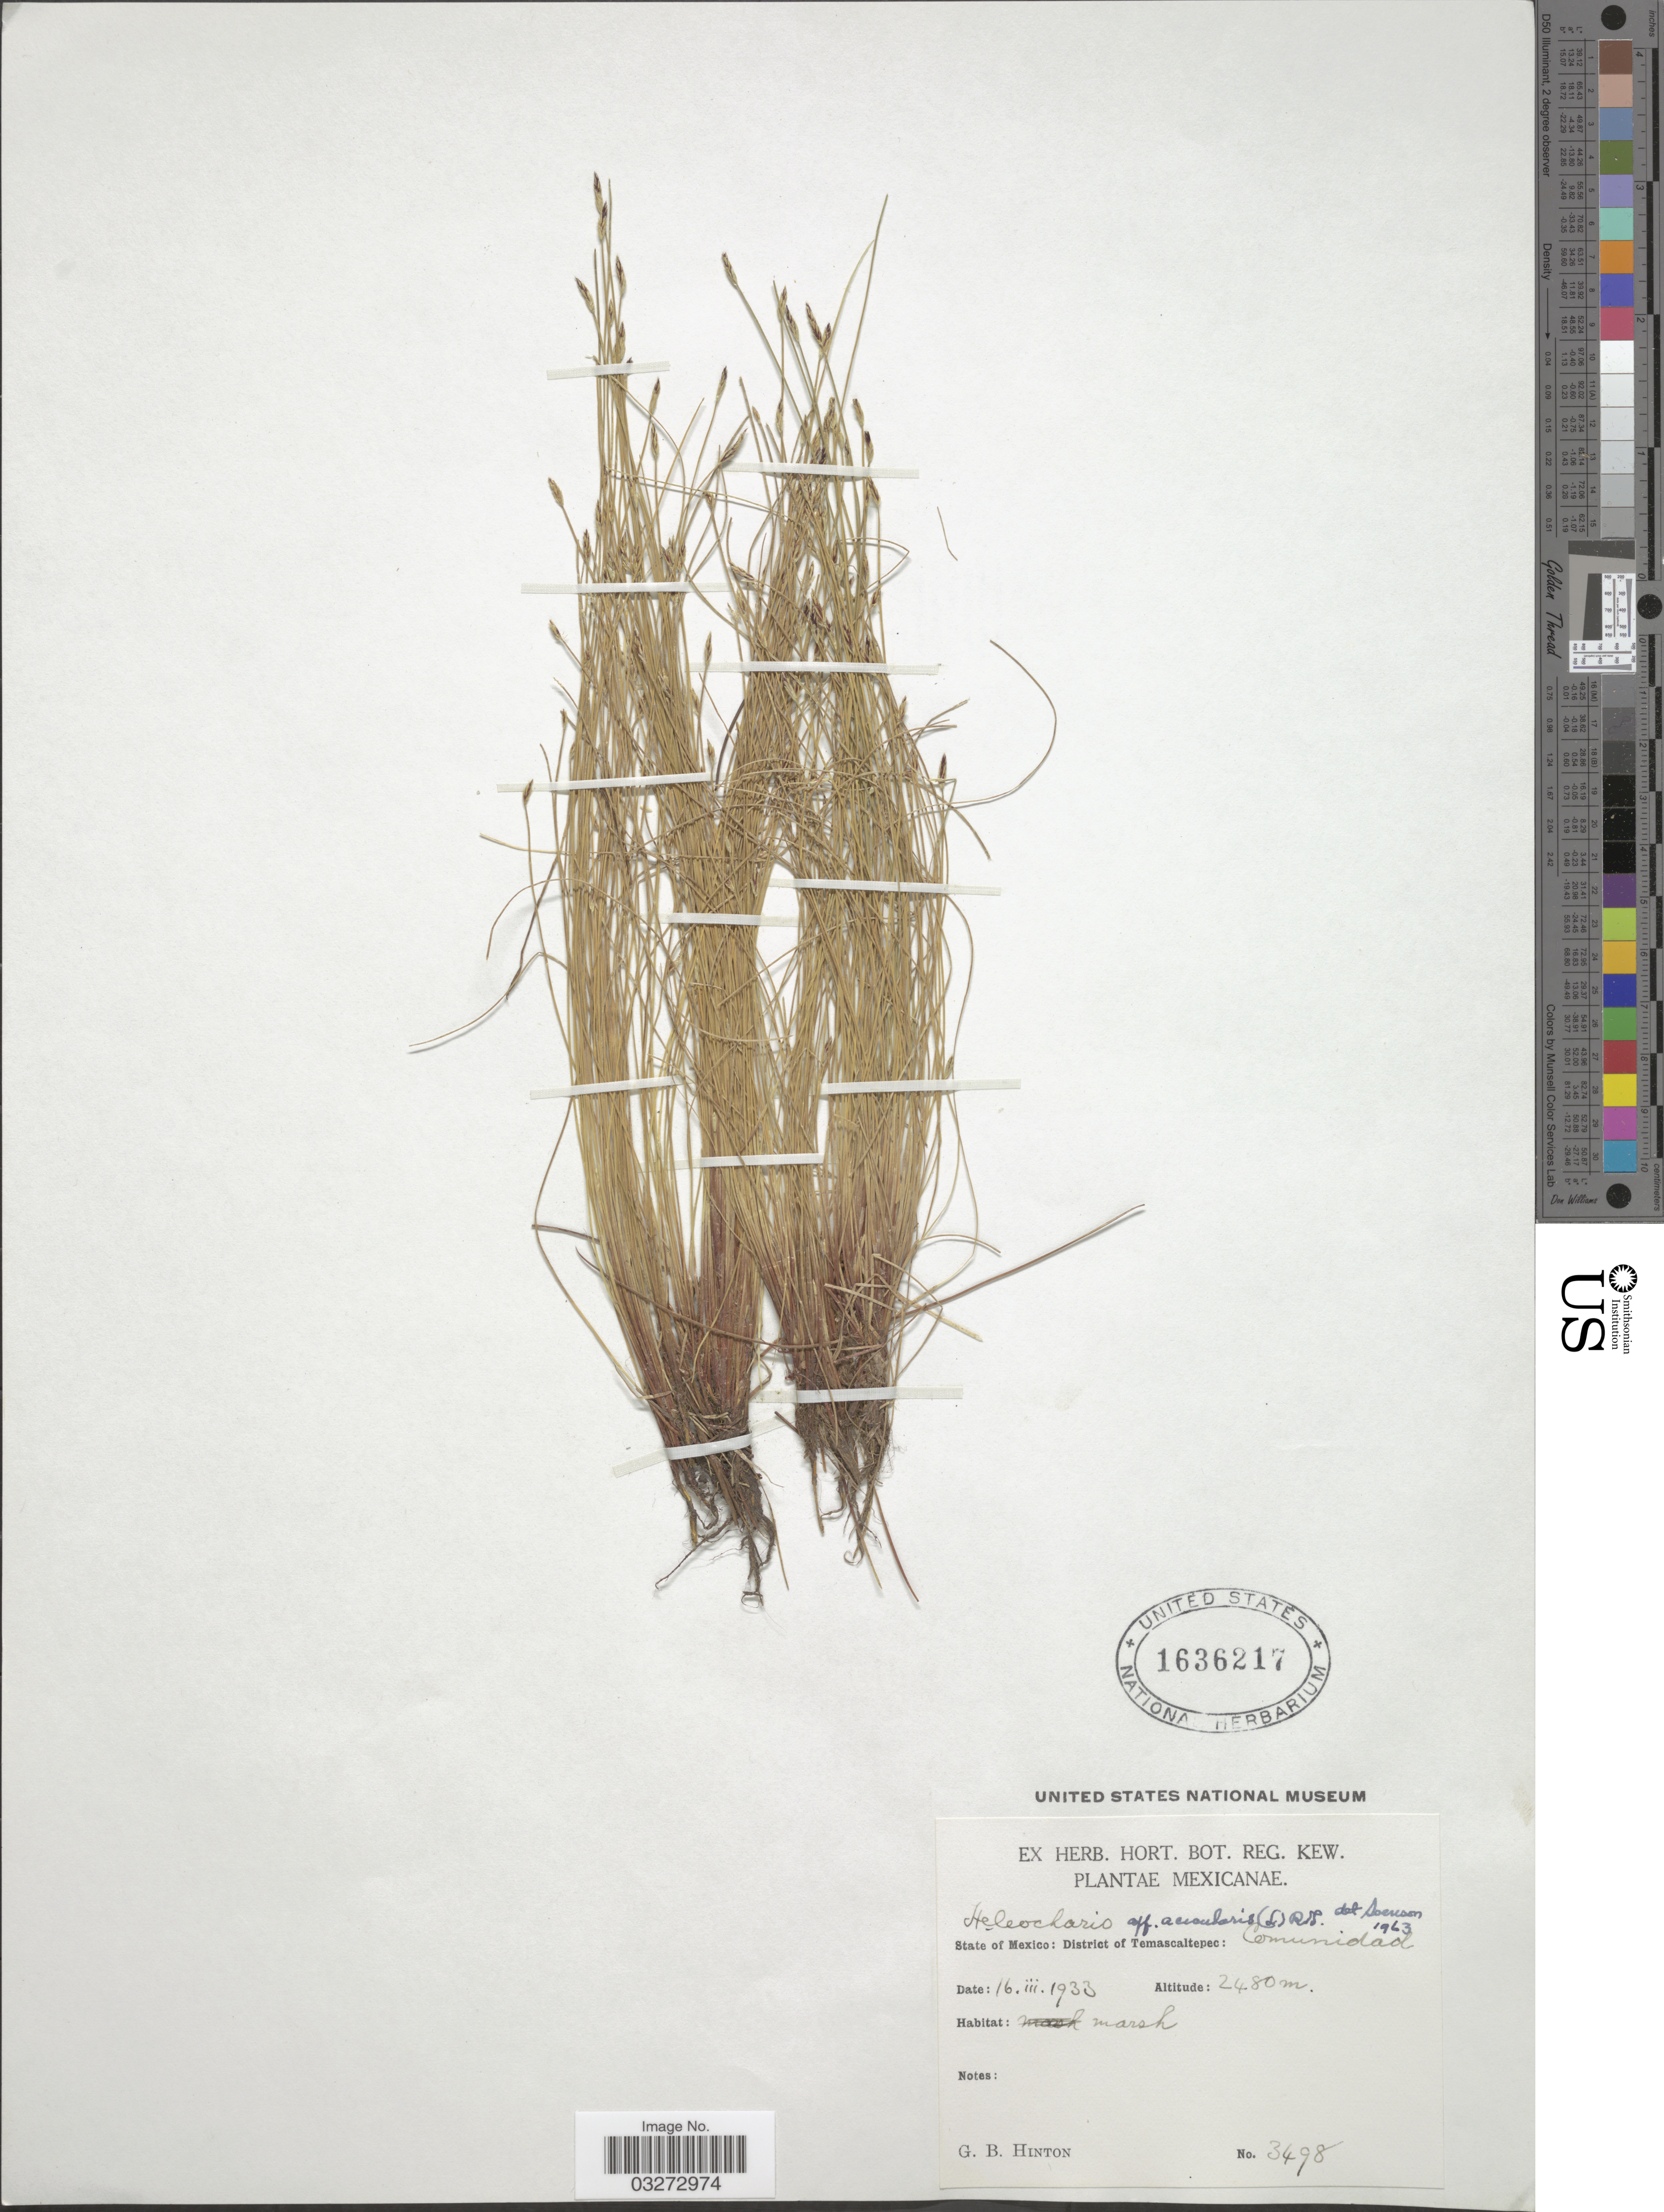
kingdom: Plantae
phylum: Tracheophyta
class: Liliopsida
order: Poales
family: Cyperaceae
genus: Eleocharis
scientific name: Eleocharis acicularis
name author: (L.) Roem. & Schult.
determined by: Svenson, H. K.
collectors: G. B. Hinton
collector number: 3498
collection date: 1933-03-16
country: Mexico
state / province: México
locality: District of Temascaltepec: Comunidad.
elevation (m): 2480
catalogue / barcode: US 1636217